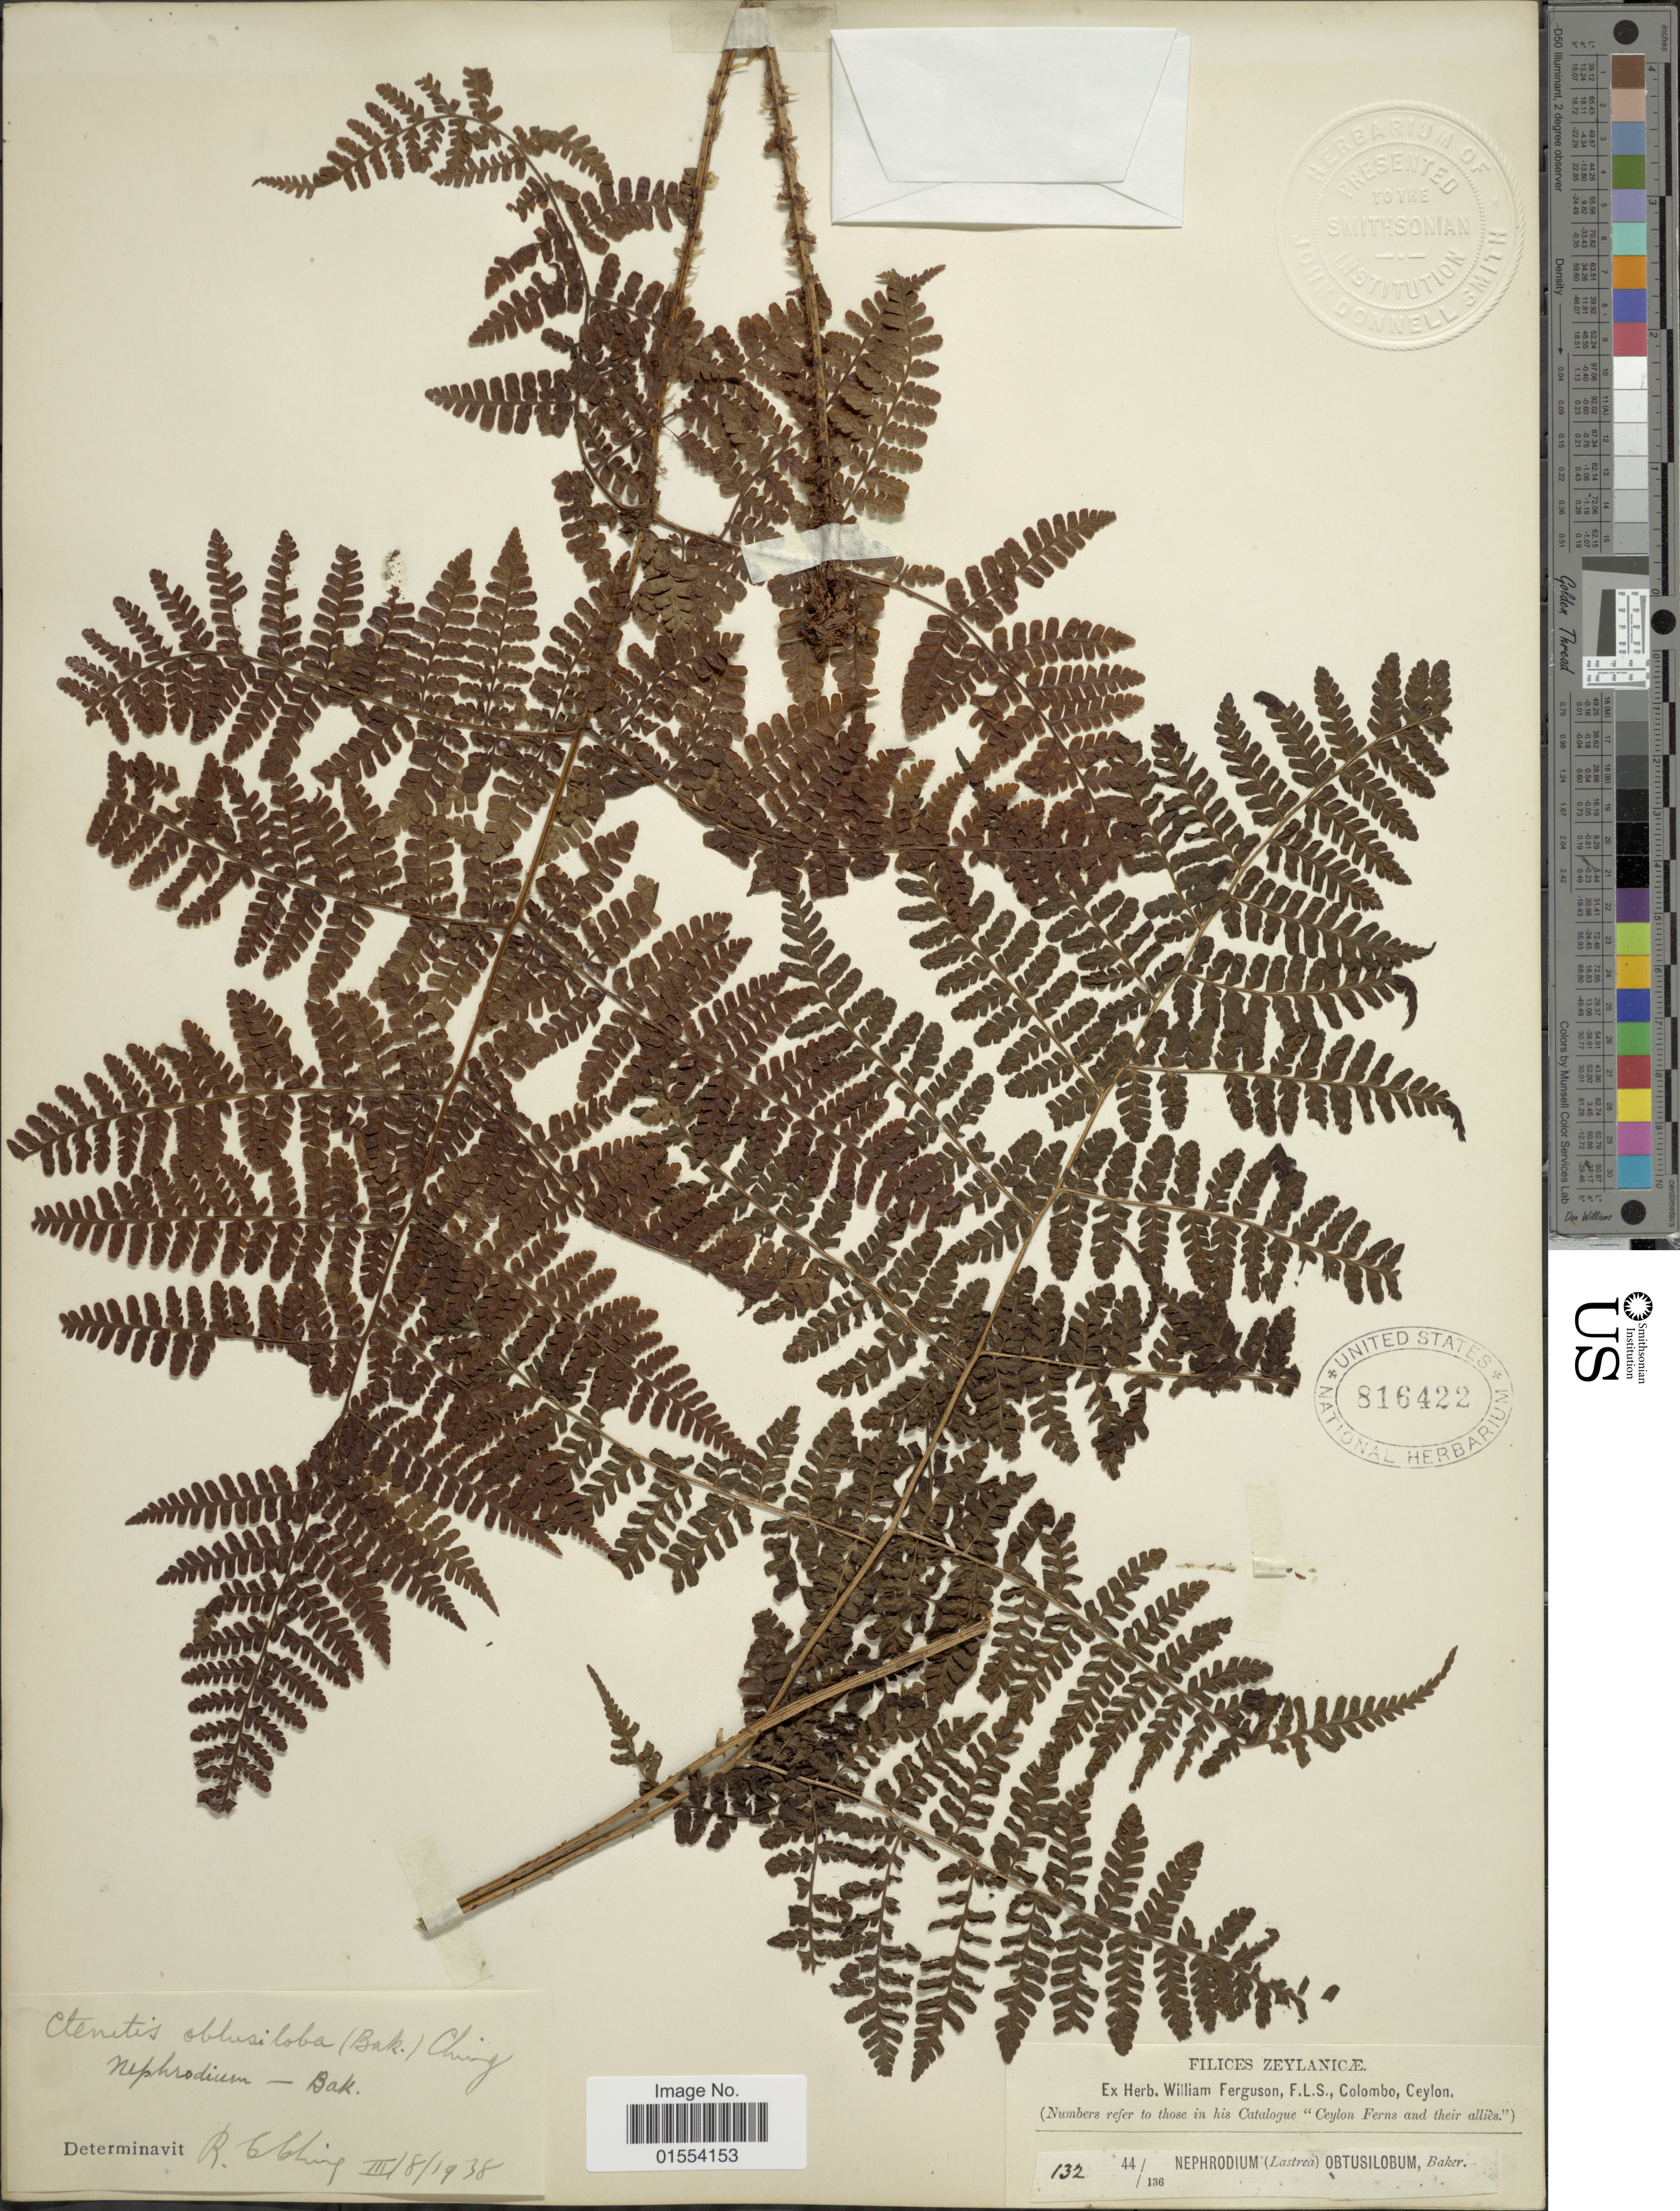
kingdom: Plantae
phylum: Tracheophyta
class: Polypodiopsida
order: Polypodiales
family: Dryopteridaceae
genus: Dryopteris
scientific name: Dryopteris ferruginea var. obtusiloba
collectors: ex herb. W. Ferguson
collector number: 132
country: Sri Lanka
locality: Zeylanicae, Ceylon.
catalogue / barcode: US 816422